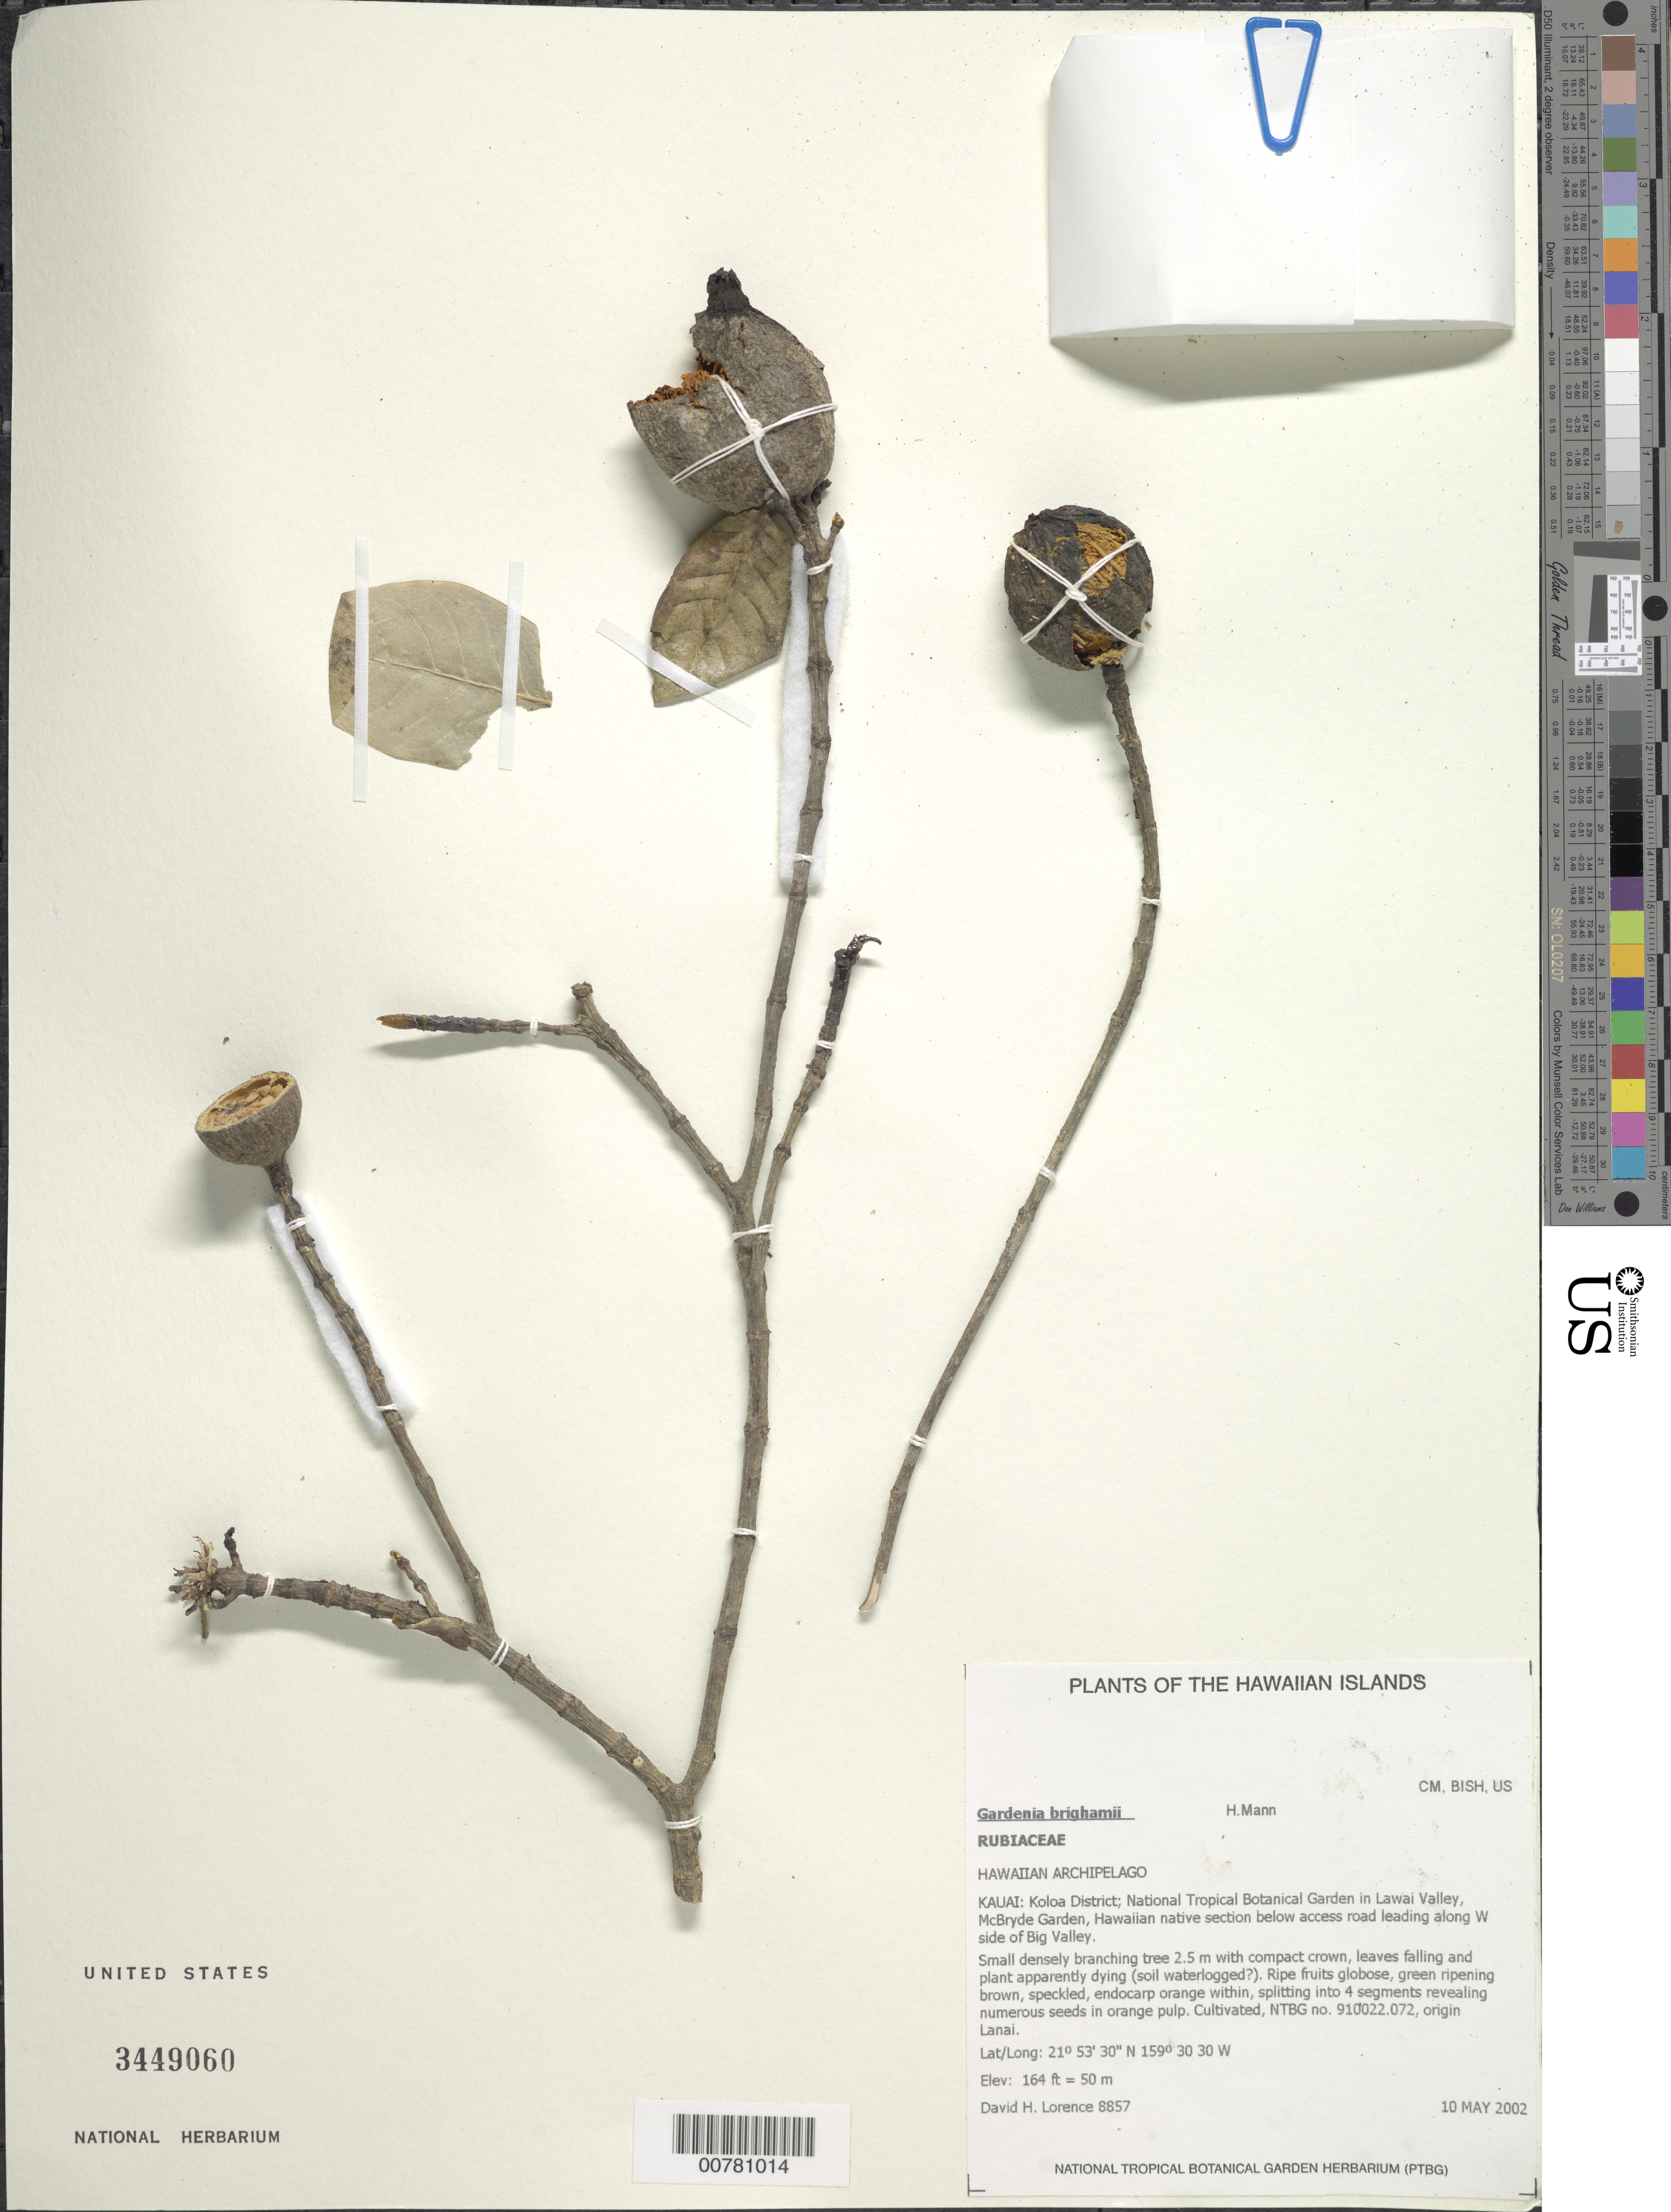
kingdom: Plantae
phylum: Tracheophyta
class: Magnoliopsida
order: Gentianales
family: Rubiaceae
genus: Gardenia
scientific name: Gardenia brighamii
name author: H. Mann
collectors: D. Lorence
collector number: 8857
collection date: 2002-05-10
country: United States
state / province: Hawaii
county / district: Kauai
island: Kaua'i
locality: National Tropical Botanical Garden in Lawai Valley, McBryde Garden, Hawaiian native section below access road leading along W side of Big Valley.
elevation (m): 50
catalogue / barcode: US 3449060